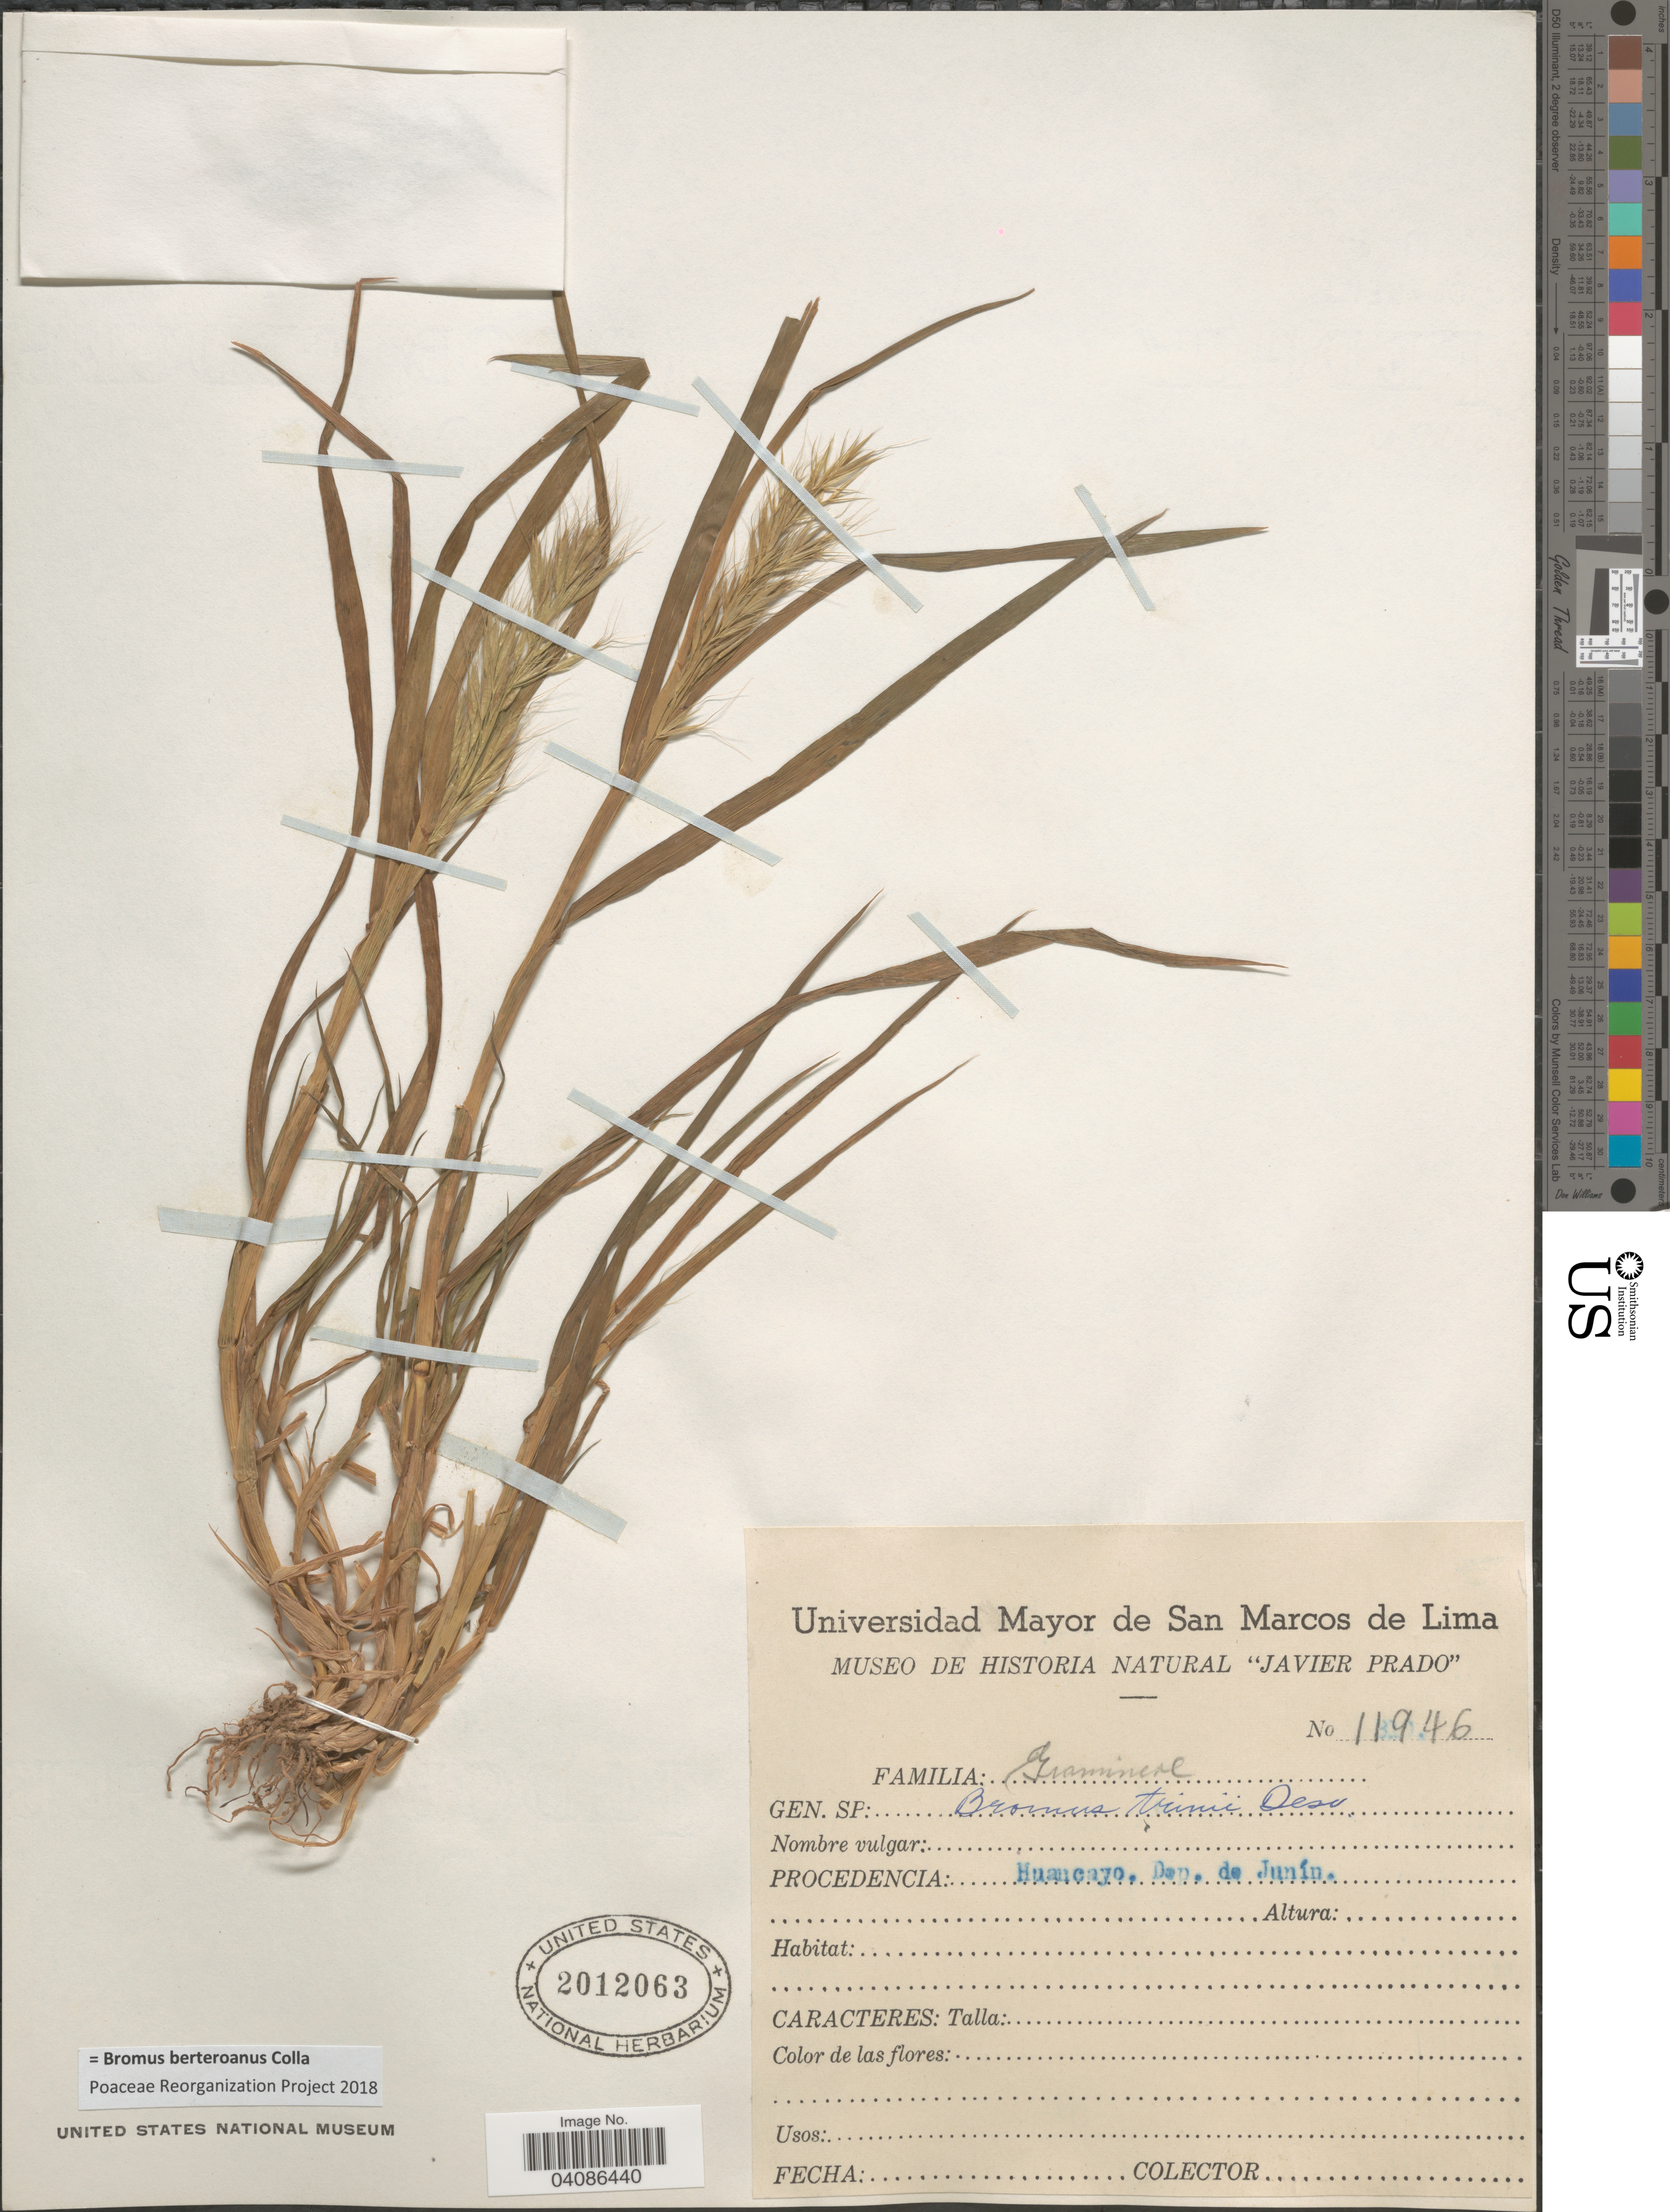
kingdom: Plantae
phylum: Tracheophyta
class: Liliopsida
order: Poales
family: Poaceae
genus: Bromus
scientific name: Bromus berteroanus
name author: Colla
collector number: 11946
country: Peru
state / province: Junín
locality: Huancayo, Dep. de Junín.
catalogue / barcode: US 2012063